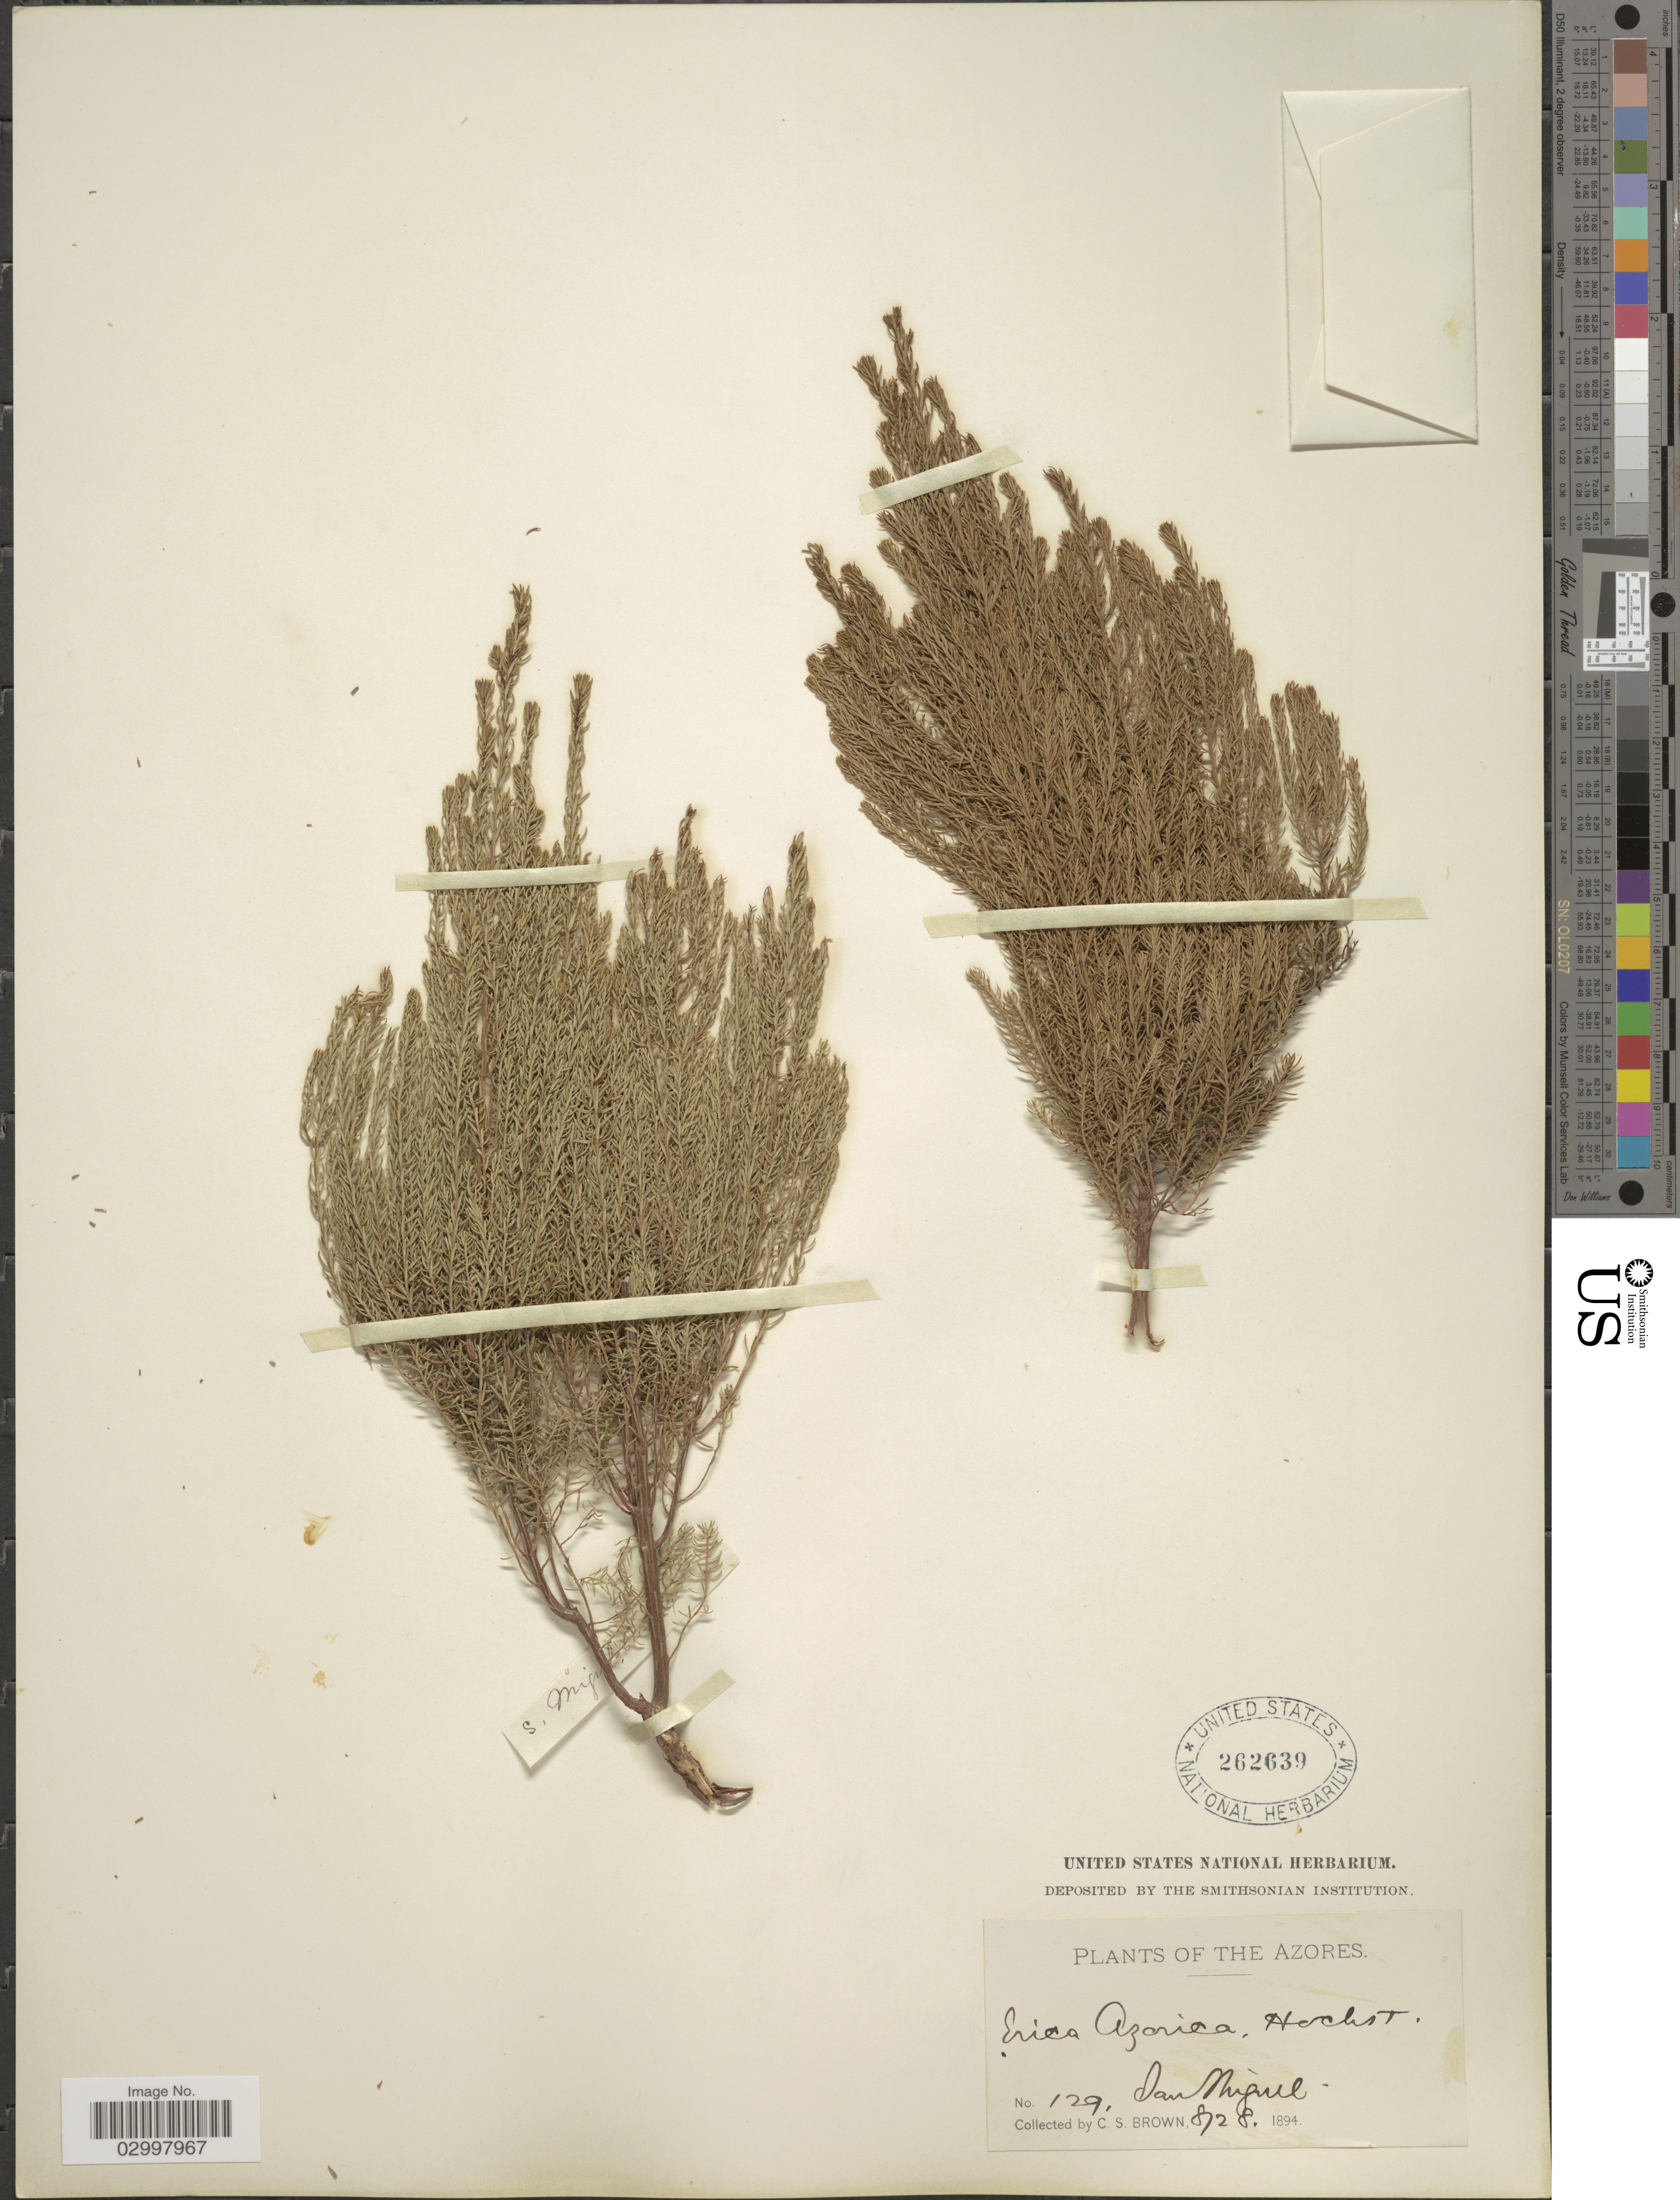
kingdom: Plantae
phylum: Tracheophyta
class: Magnoliopsida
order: Ericales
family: Ericaceae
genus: Erica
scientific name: Erica azorica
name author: Hochst. ex Seub.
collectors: C. S. Brown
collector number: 8128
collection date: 1894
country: Portugal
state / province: Azores (Aut. Reg.)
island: São Miguel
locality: The Azores. San Miguel.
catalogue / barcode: US 262639